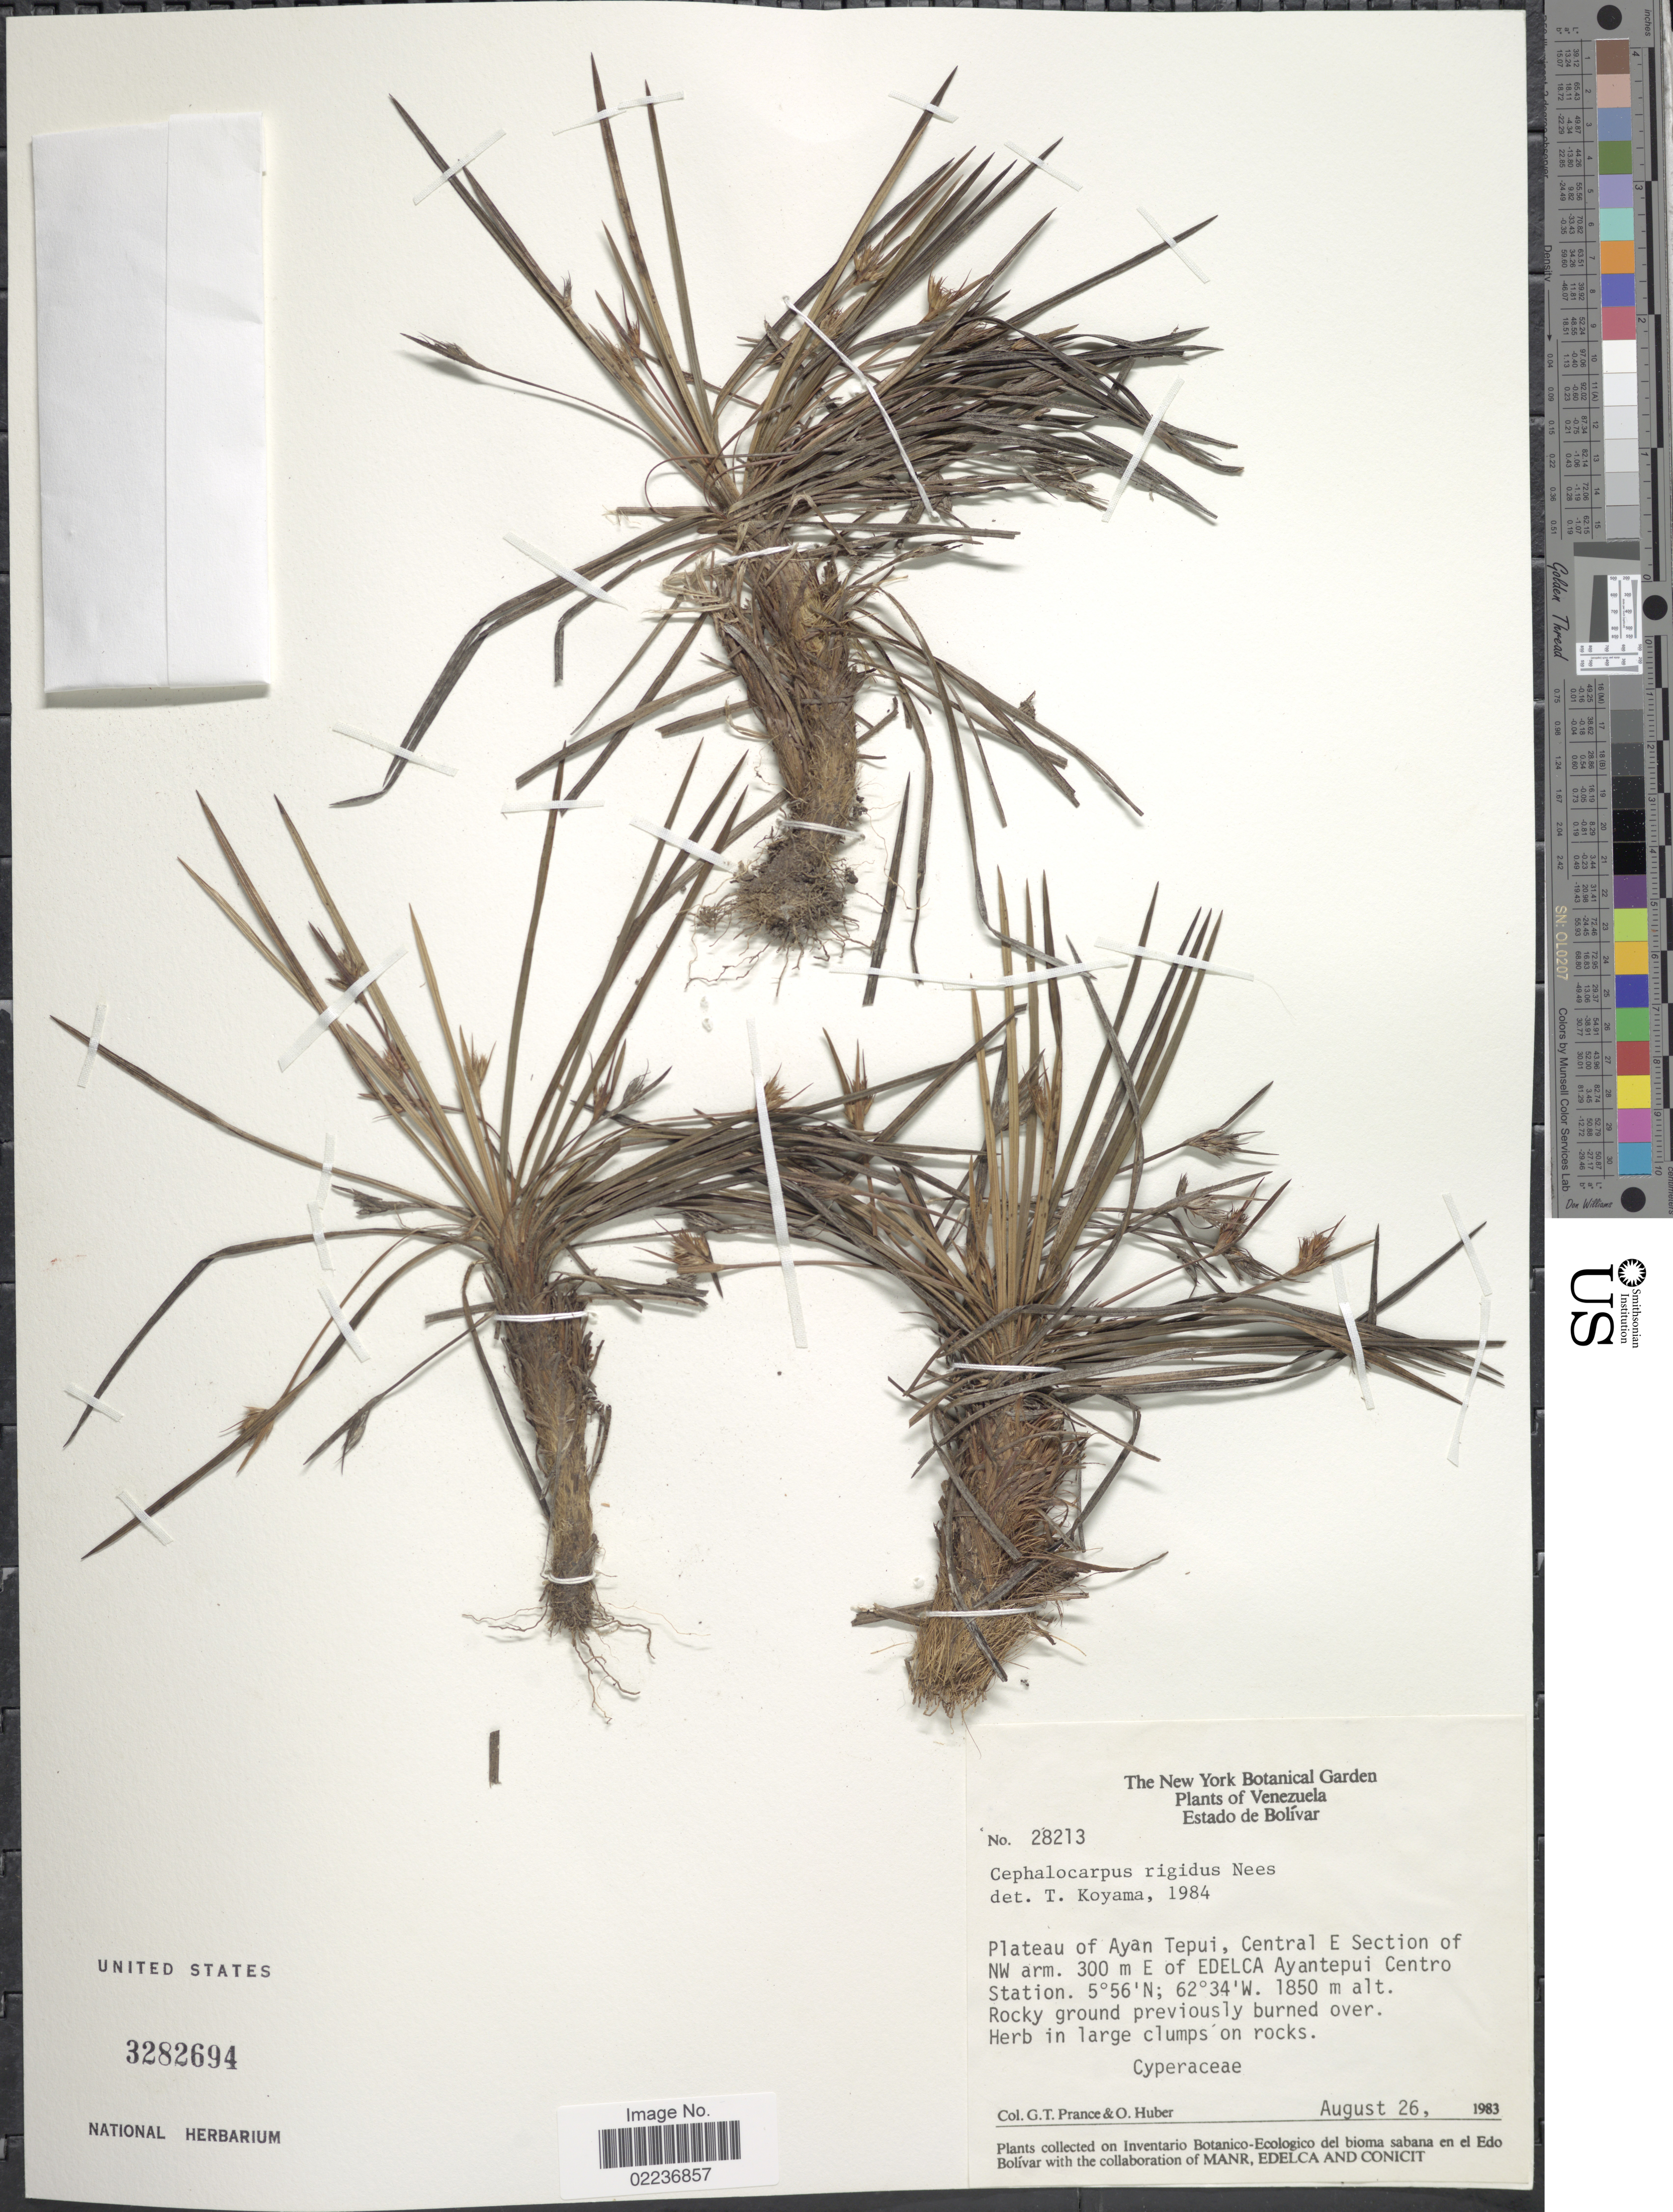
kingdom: Plantae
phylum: Tracheophyta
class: Liliopsida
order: Poales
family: Cyperaceae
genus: Cephalocarpus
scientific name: Cephalocarpus rigidus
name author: Gilly ex Gleason & Killip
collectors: G. T. Prance & O. Huber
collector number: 28213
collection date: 1983-08-26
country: Venezuela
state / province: Bolivar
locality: Plateau of Ayan Tepui, Central E Section of NW arm. 30 m E of Edelca Ayantepui Centro Station, rocky ground previously burned over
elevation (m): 1850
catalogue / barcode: US 3282694